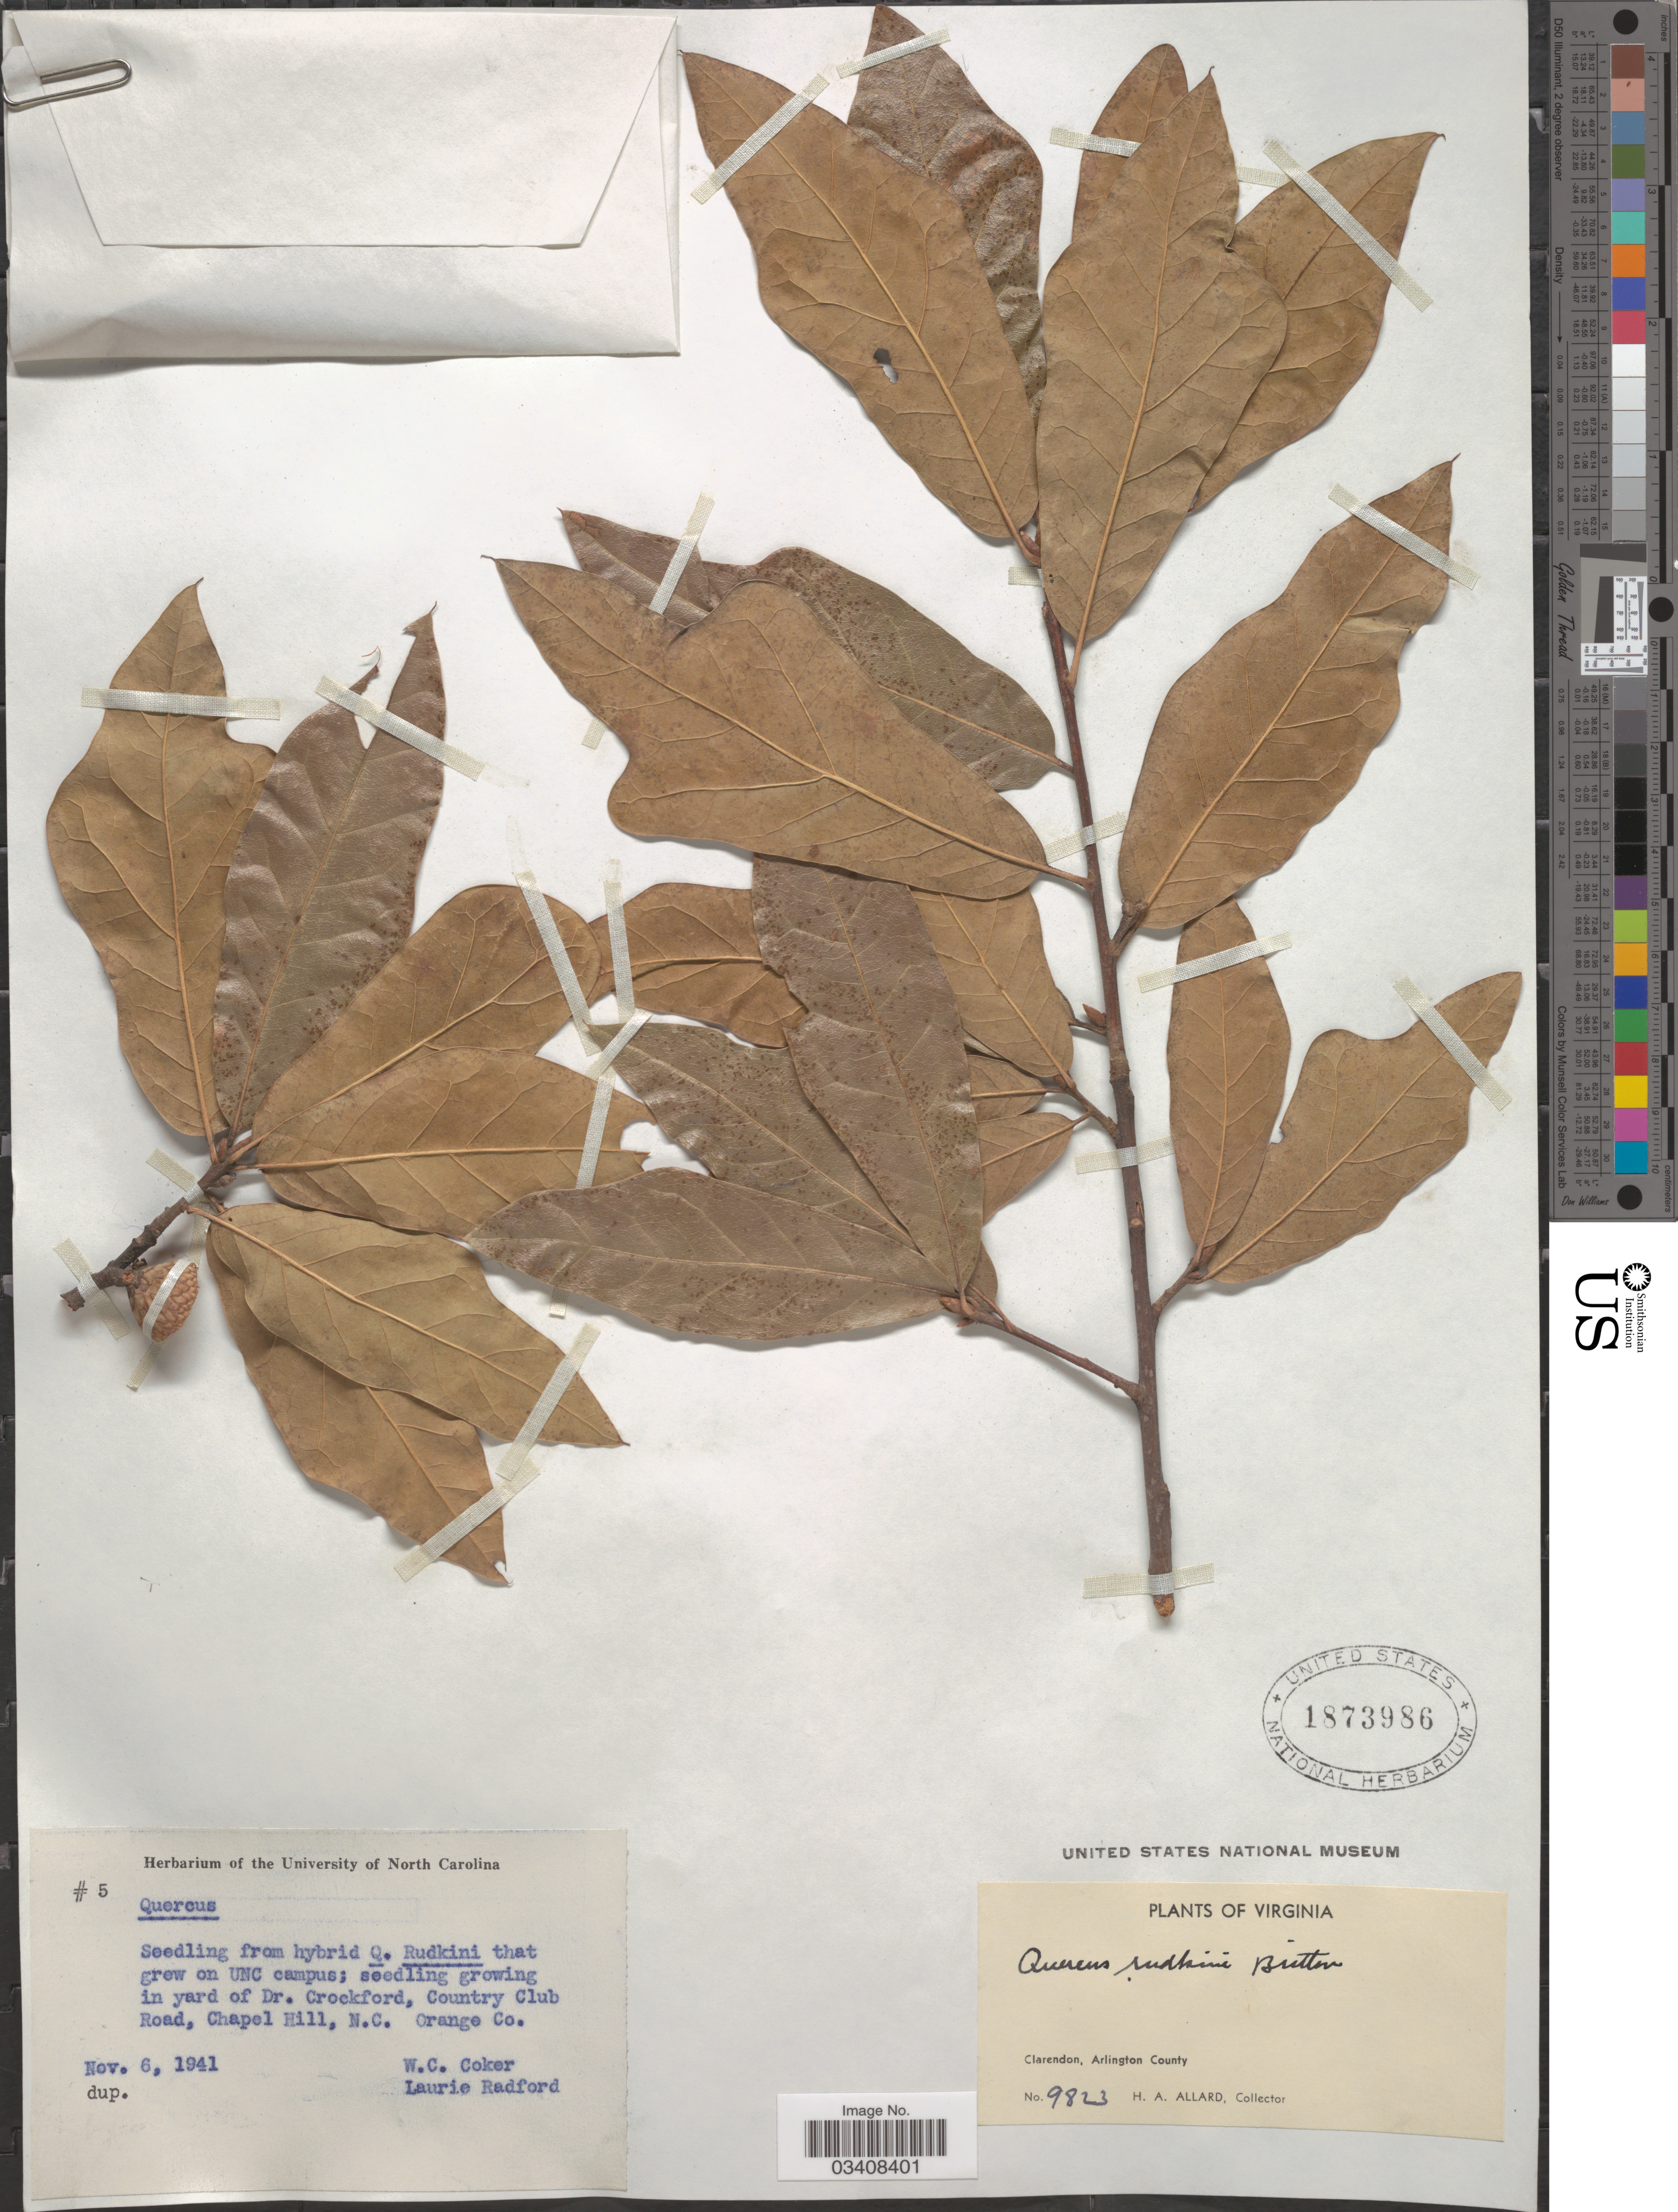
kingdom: Plantae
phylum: Tracheophyta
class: Magnoliopsida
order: Fagales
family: Fagaceae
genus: Quercus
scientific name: Quercus x rudkinii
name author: Britton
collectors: W. Coker & L. Radford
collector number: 5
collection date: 1941-11-06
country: United States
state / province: North Carolina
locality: Seedling growing in yard of Dr. Crockford, Country Club Road, Chapel Hill, Orange Co.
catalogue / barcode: US 1873986